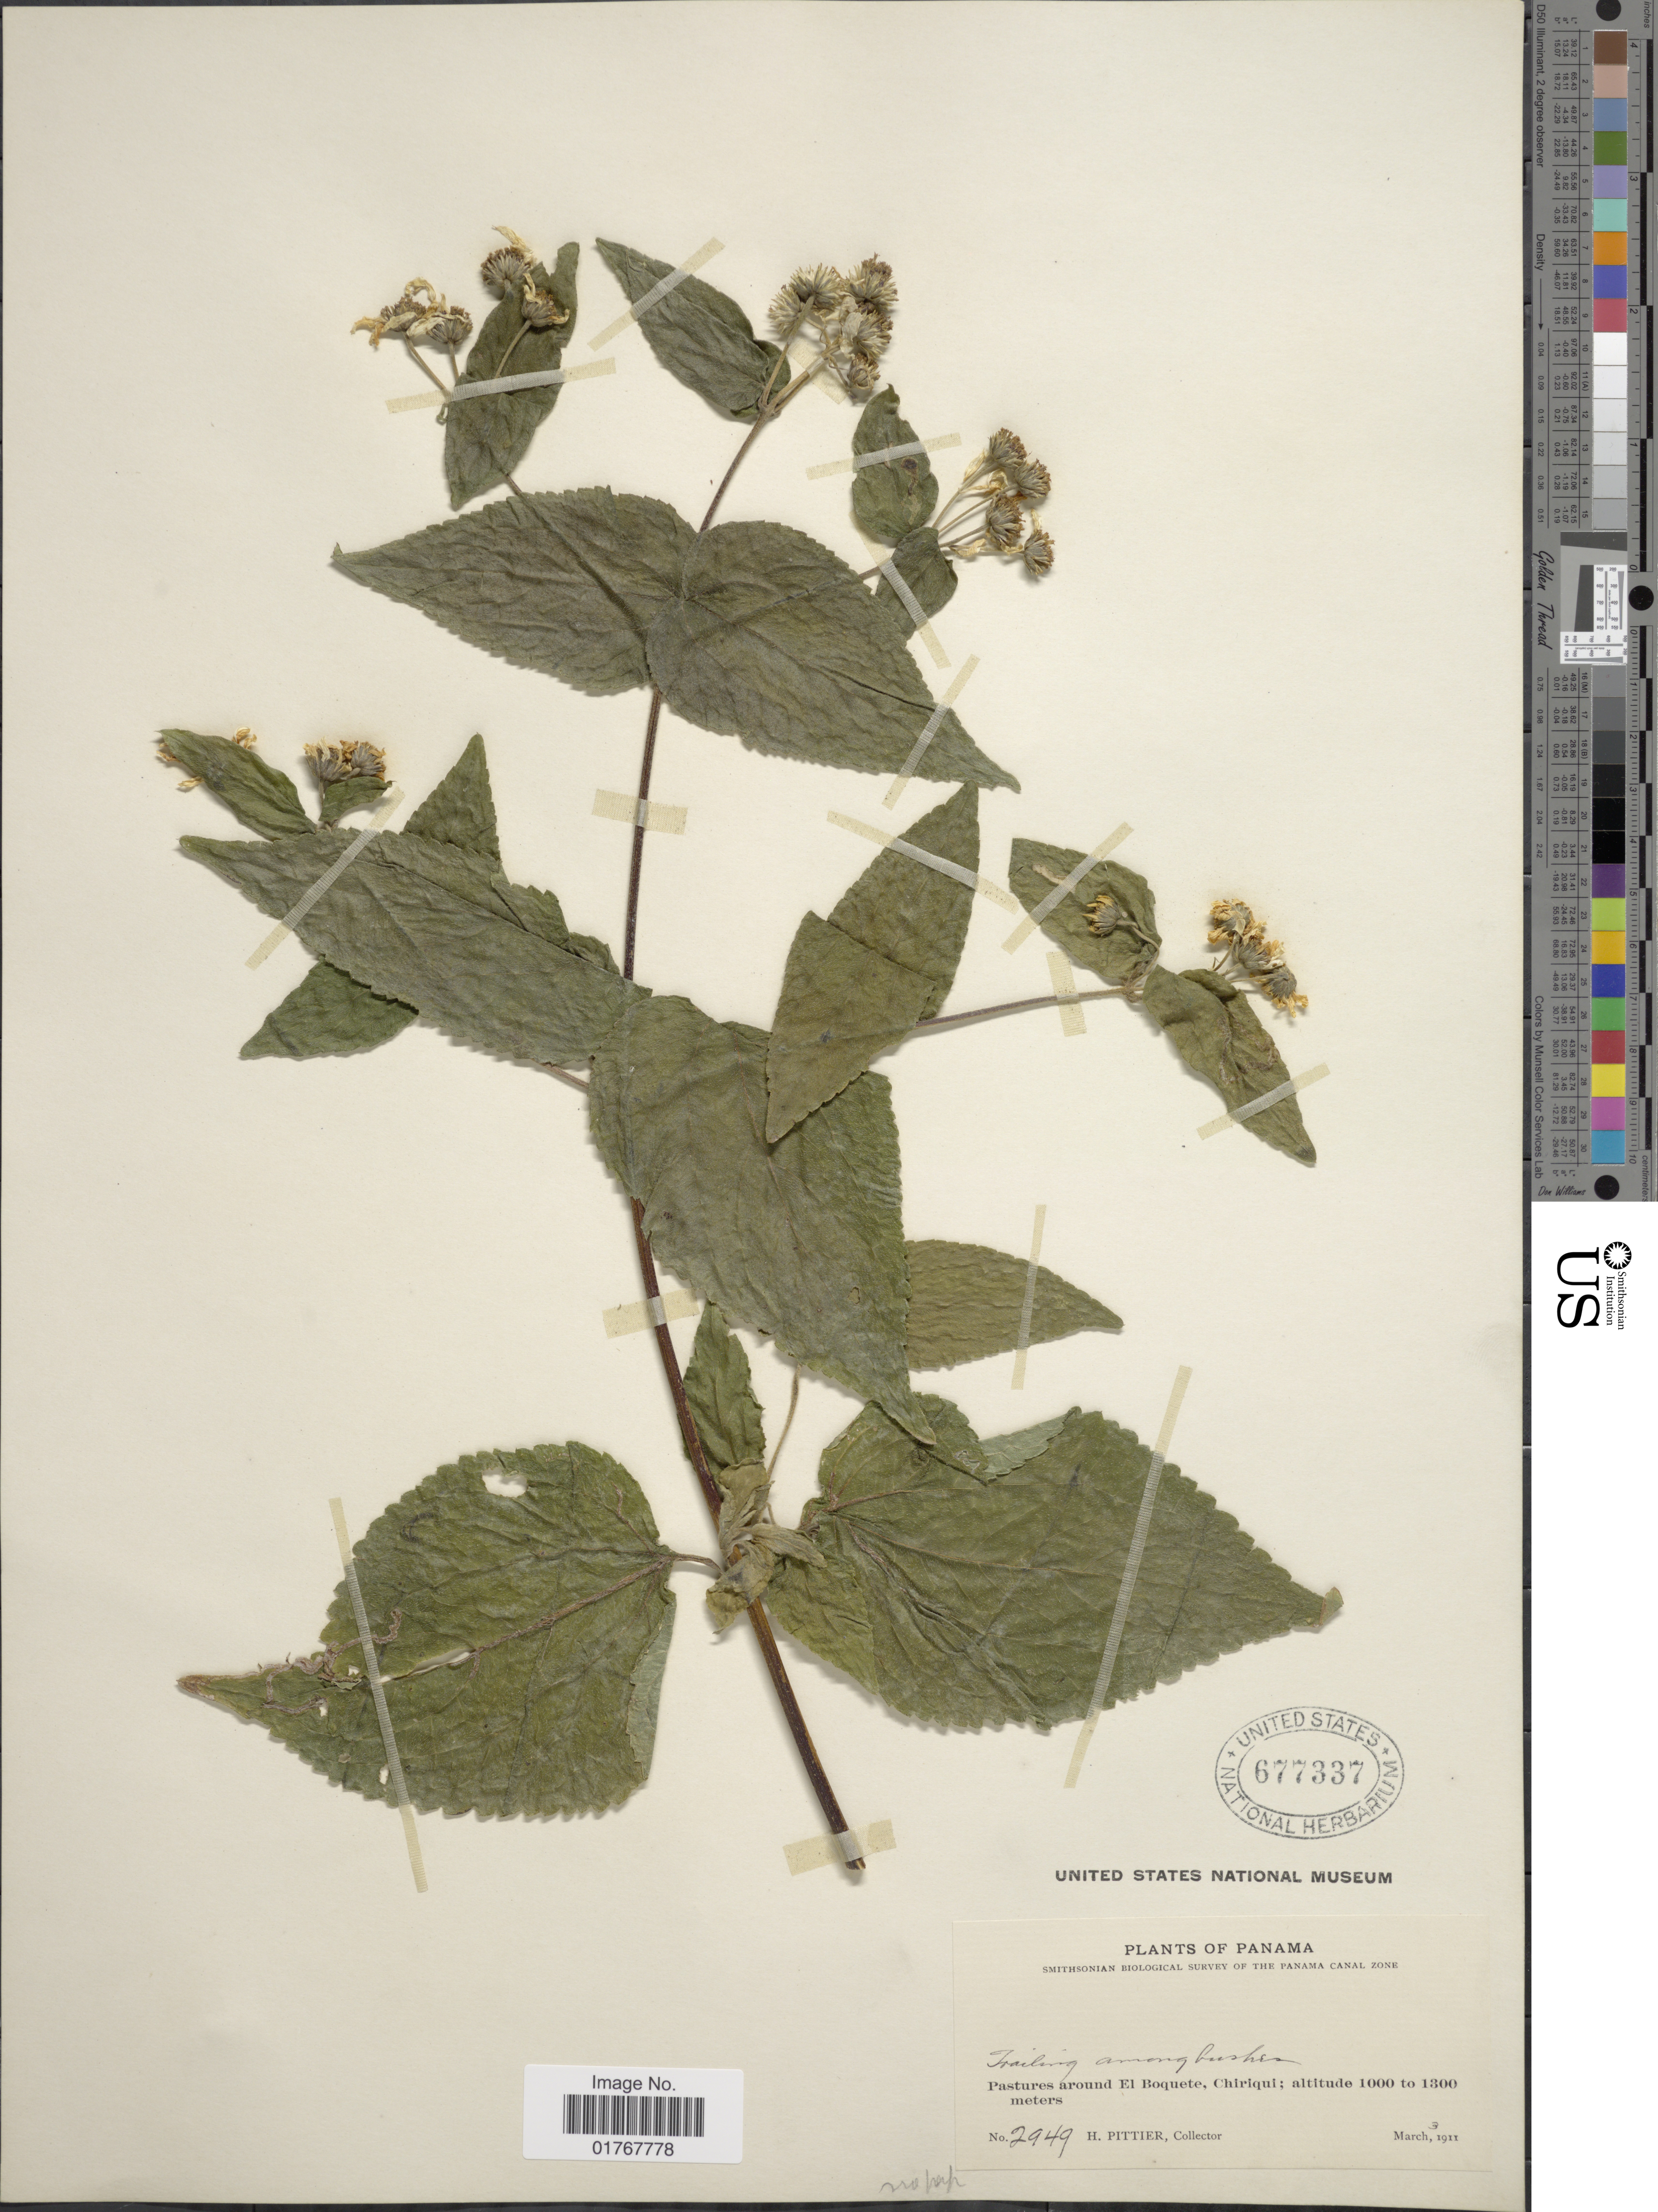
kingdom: Plantae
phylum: Tracheophyta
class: Magnoliopsida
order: Asterales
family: Asteraceae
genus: Viguiera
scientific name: Viguiera cordata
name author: (Hook. & Arn.) D'Arcy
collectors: H. F. Pittier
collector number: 2949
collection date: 1911-03-03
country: Panama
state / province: Chiriqui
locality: Trailing among busher, Pastures around El Boquete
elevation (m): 1000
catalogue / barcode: US 677337